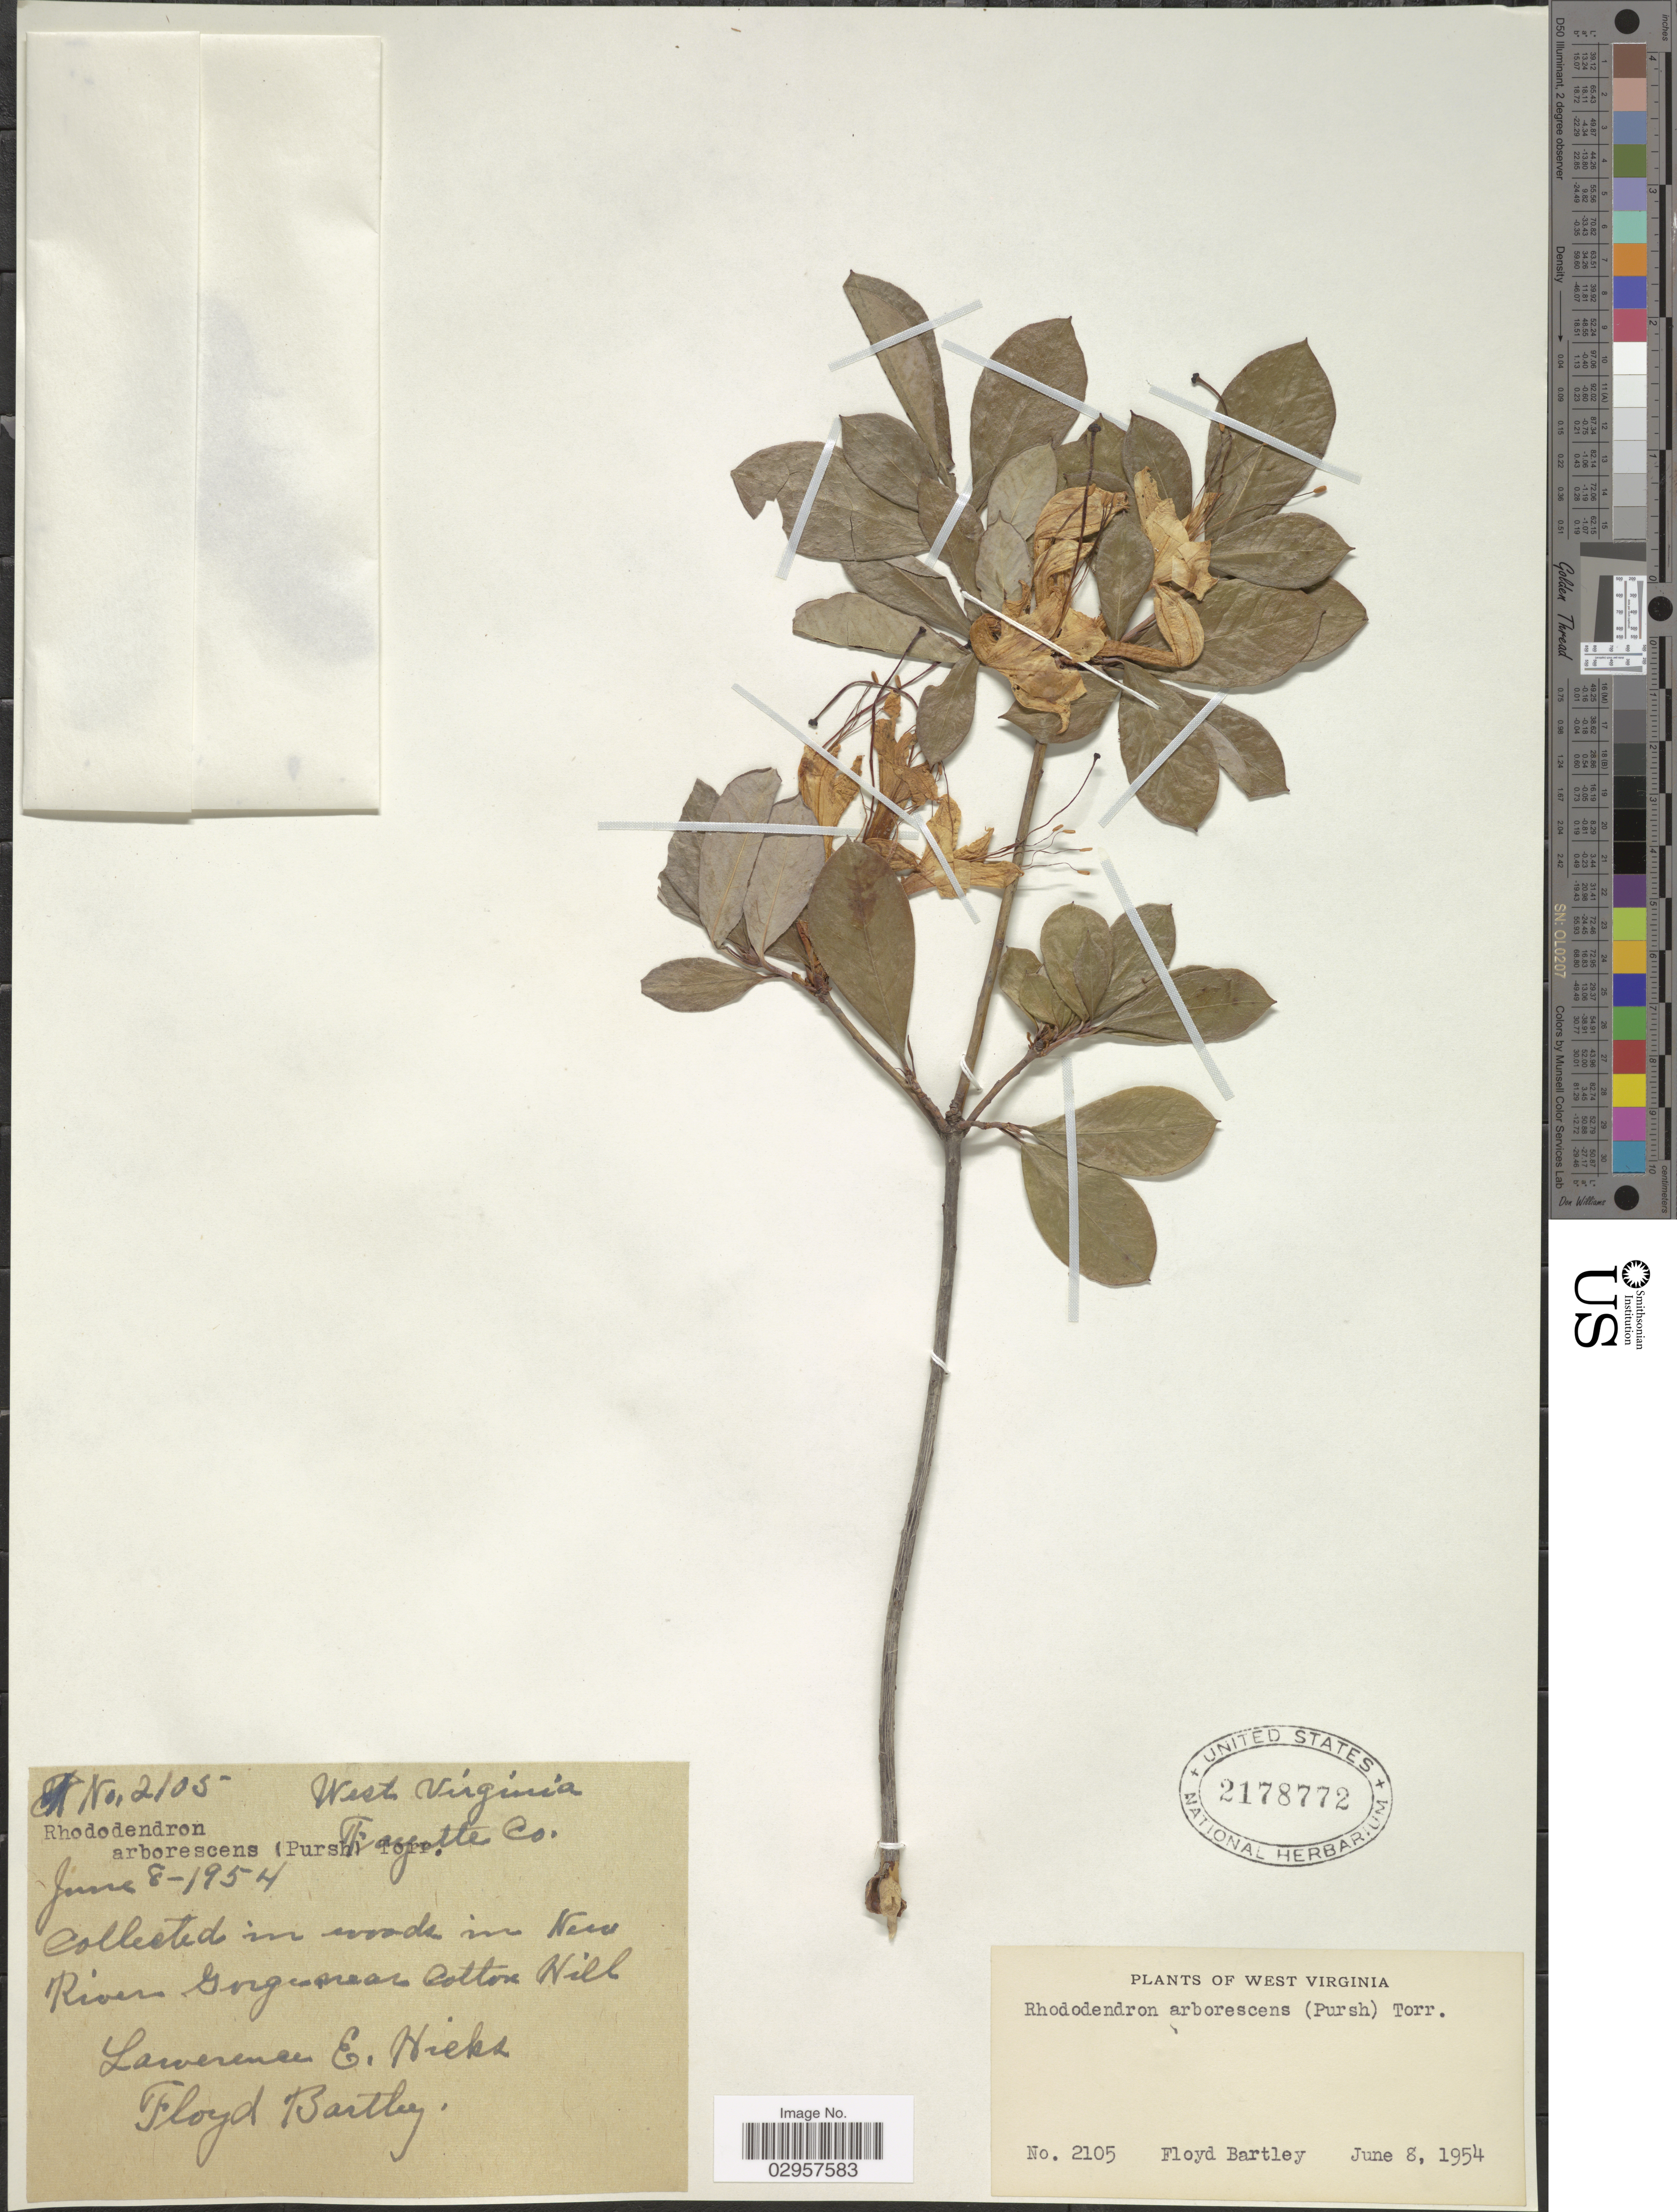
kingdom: Plantae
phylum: Tracheophyta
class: Magnoliopsida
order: Ericales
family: Ericaceae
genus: Rhododendron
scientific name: Rhododendron arborescens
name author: (Pursh) Torr.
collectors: L. E. Hicks & F. Bartley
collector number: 2105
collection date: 1954-06-08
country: United States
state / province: West Virginia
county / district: Fayette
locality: Fayette Co. In New River Gorges, near Cotton Hill.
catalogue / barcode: US 2178772